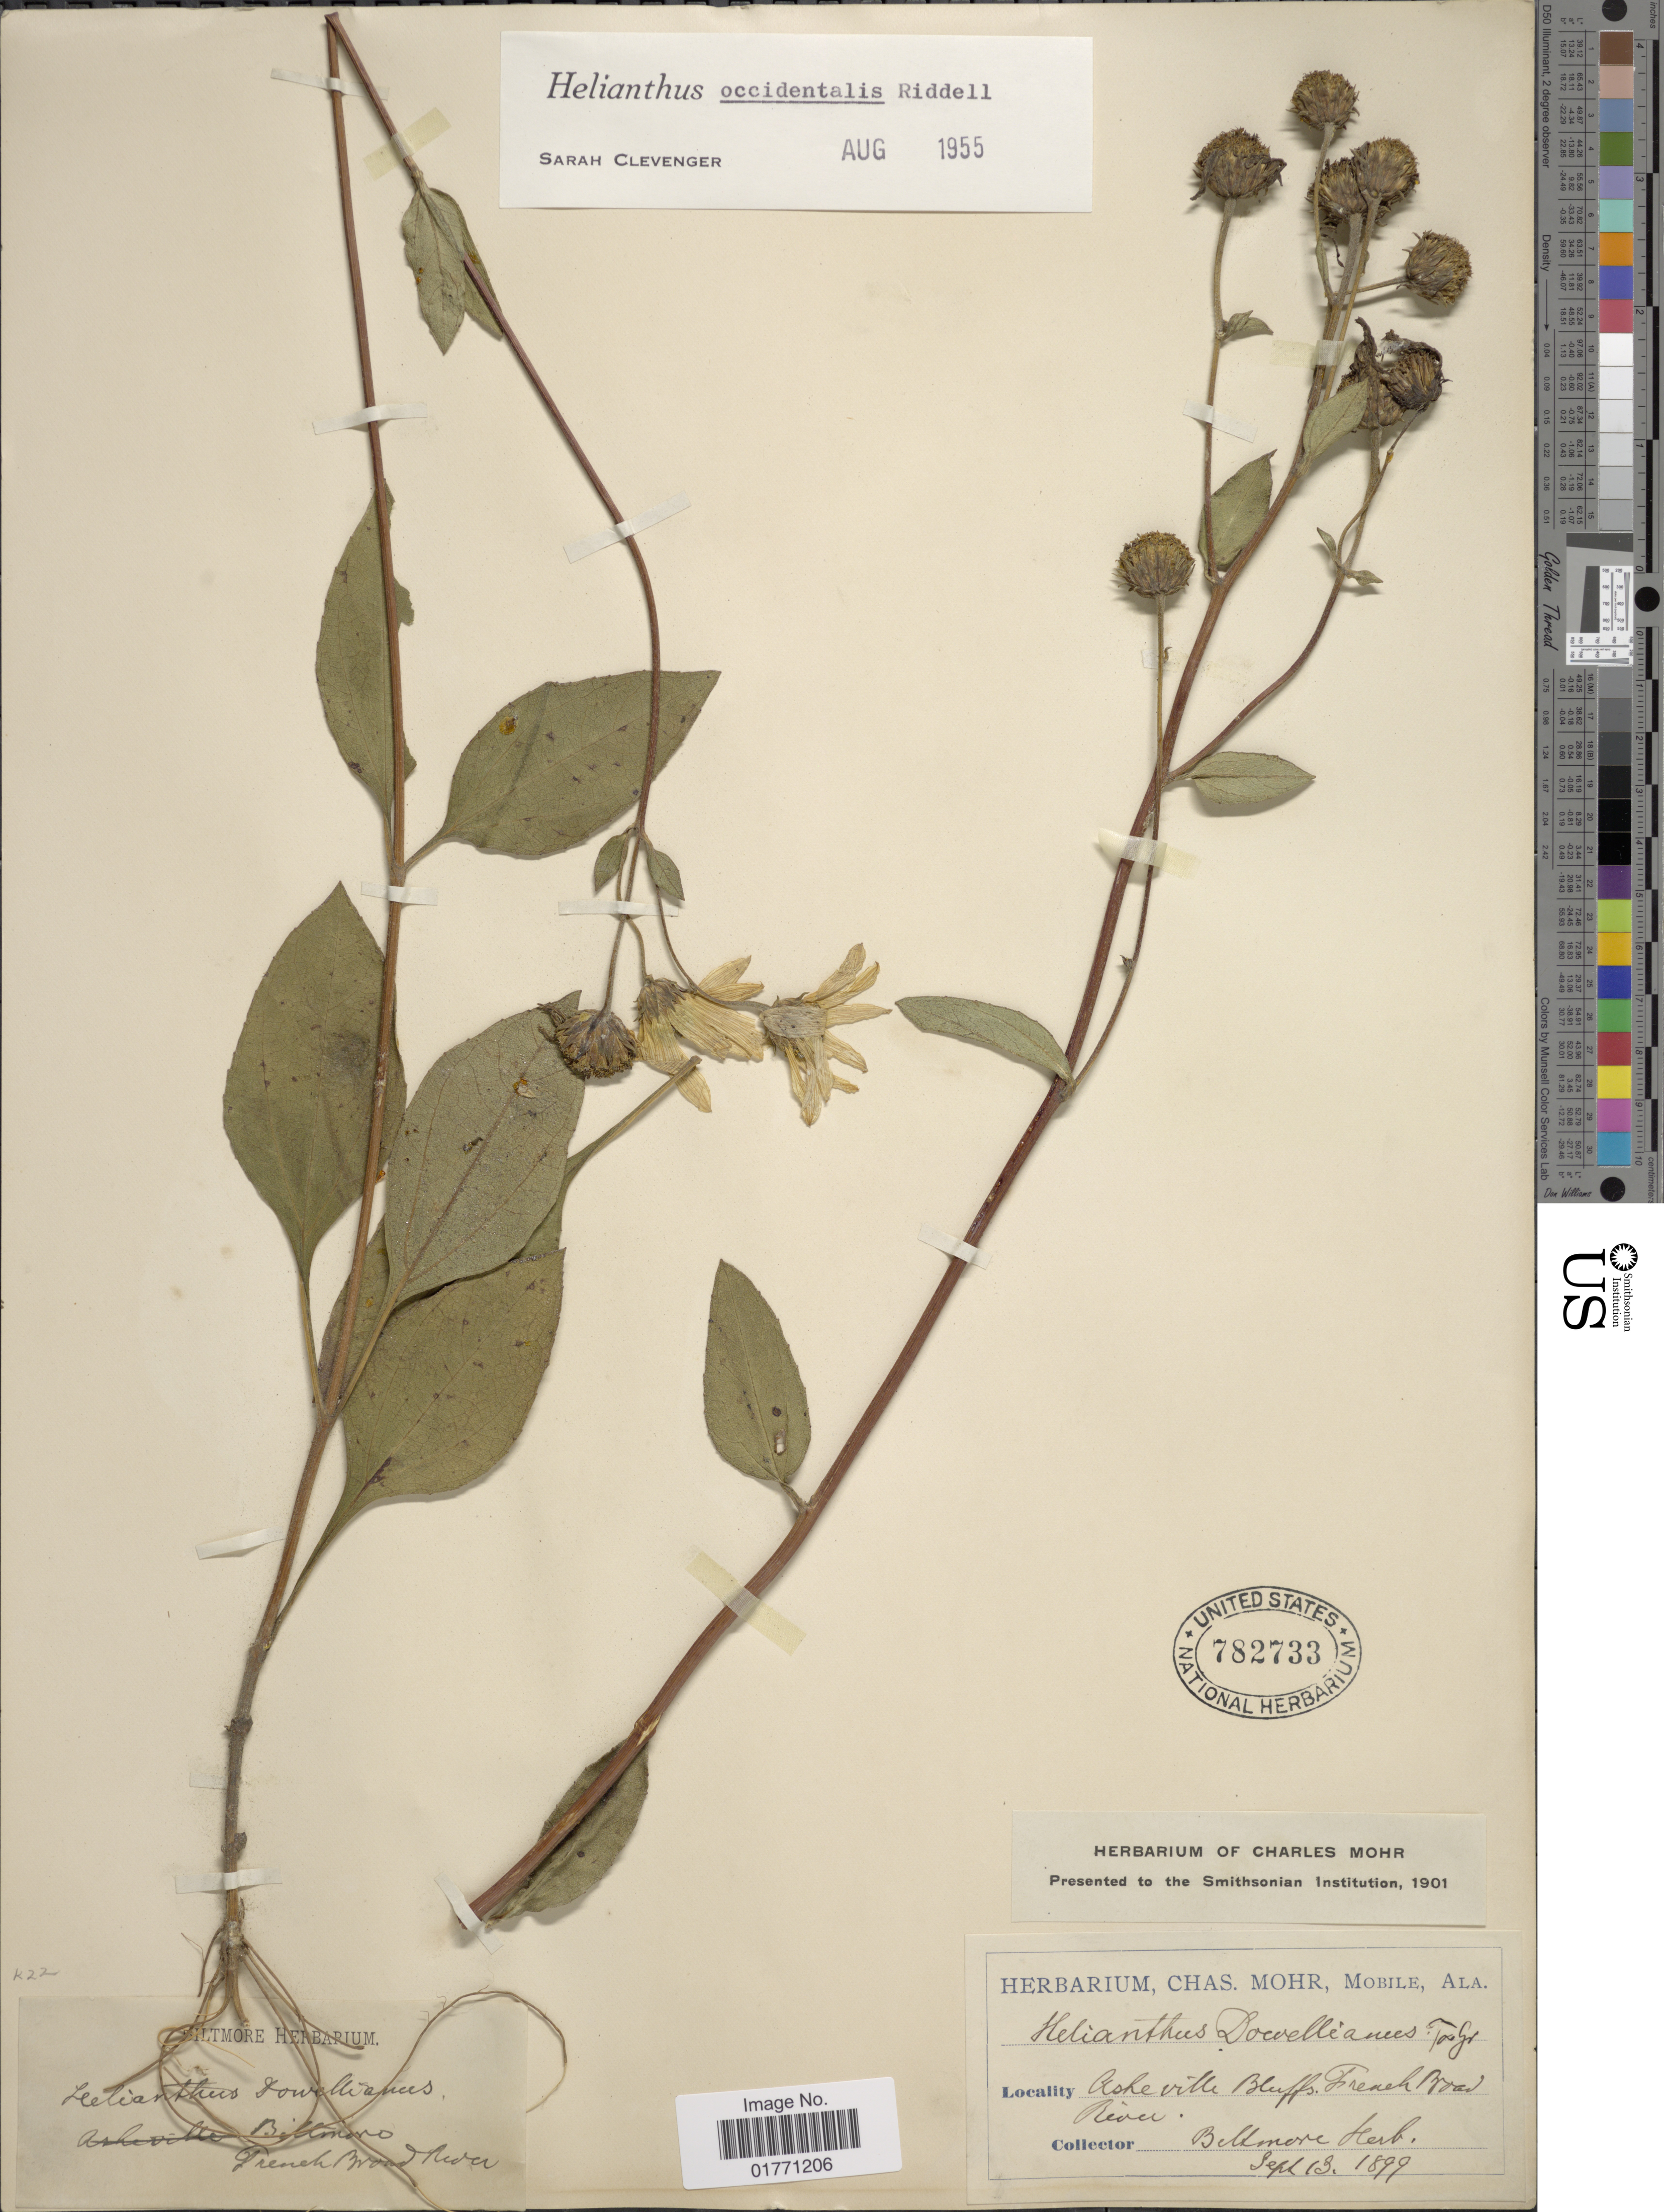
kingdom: Plantae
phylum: Tracheophyta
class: Magnoliopsida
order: Asterales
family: Asteraceae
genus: Helianthus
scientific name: Helianthus occidentalis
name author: Riddell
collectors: ex herb. Biltmore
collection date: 1899-09-13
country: United States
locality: Ashville Bluffs, French Broad River.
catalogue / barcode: US 782733